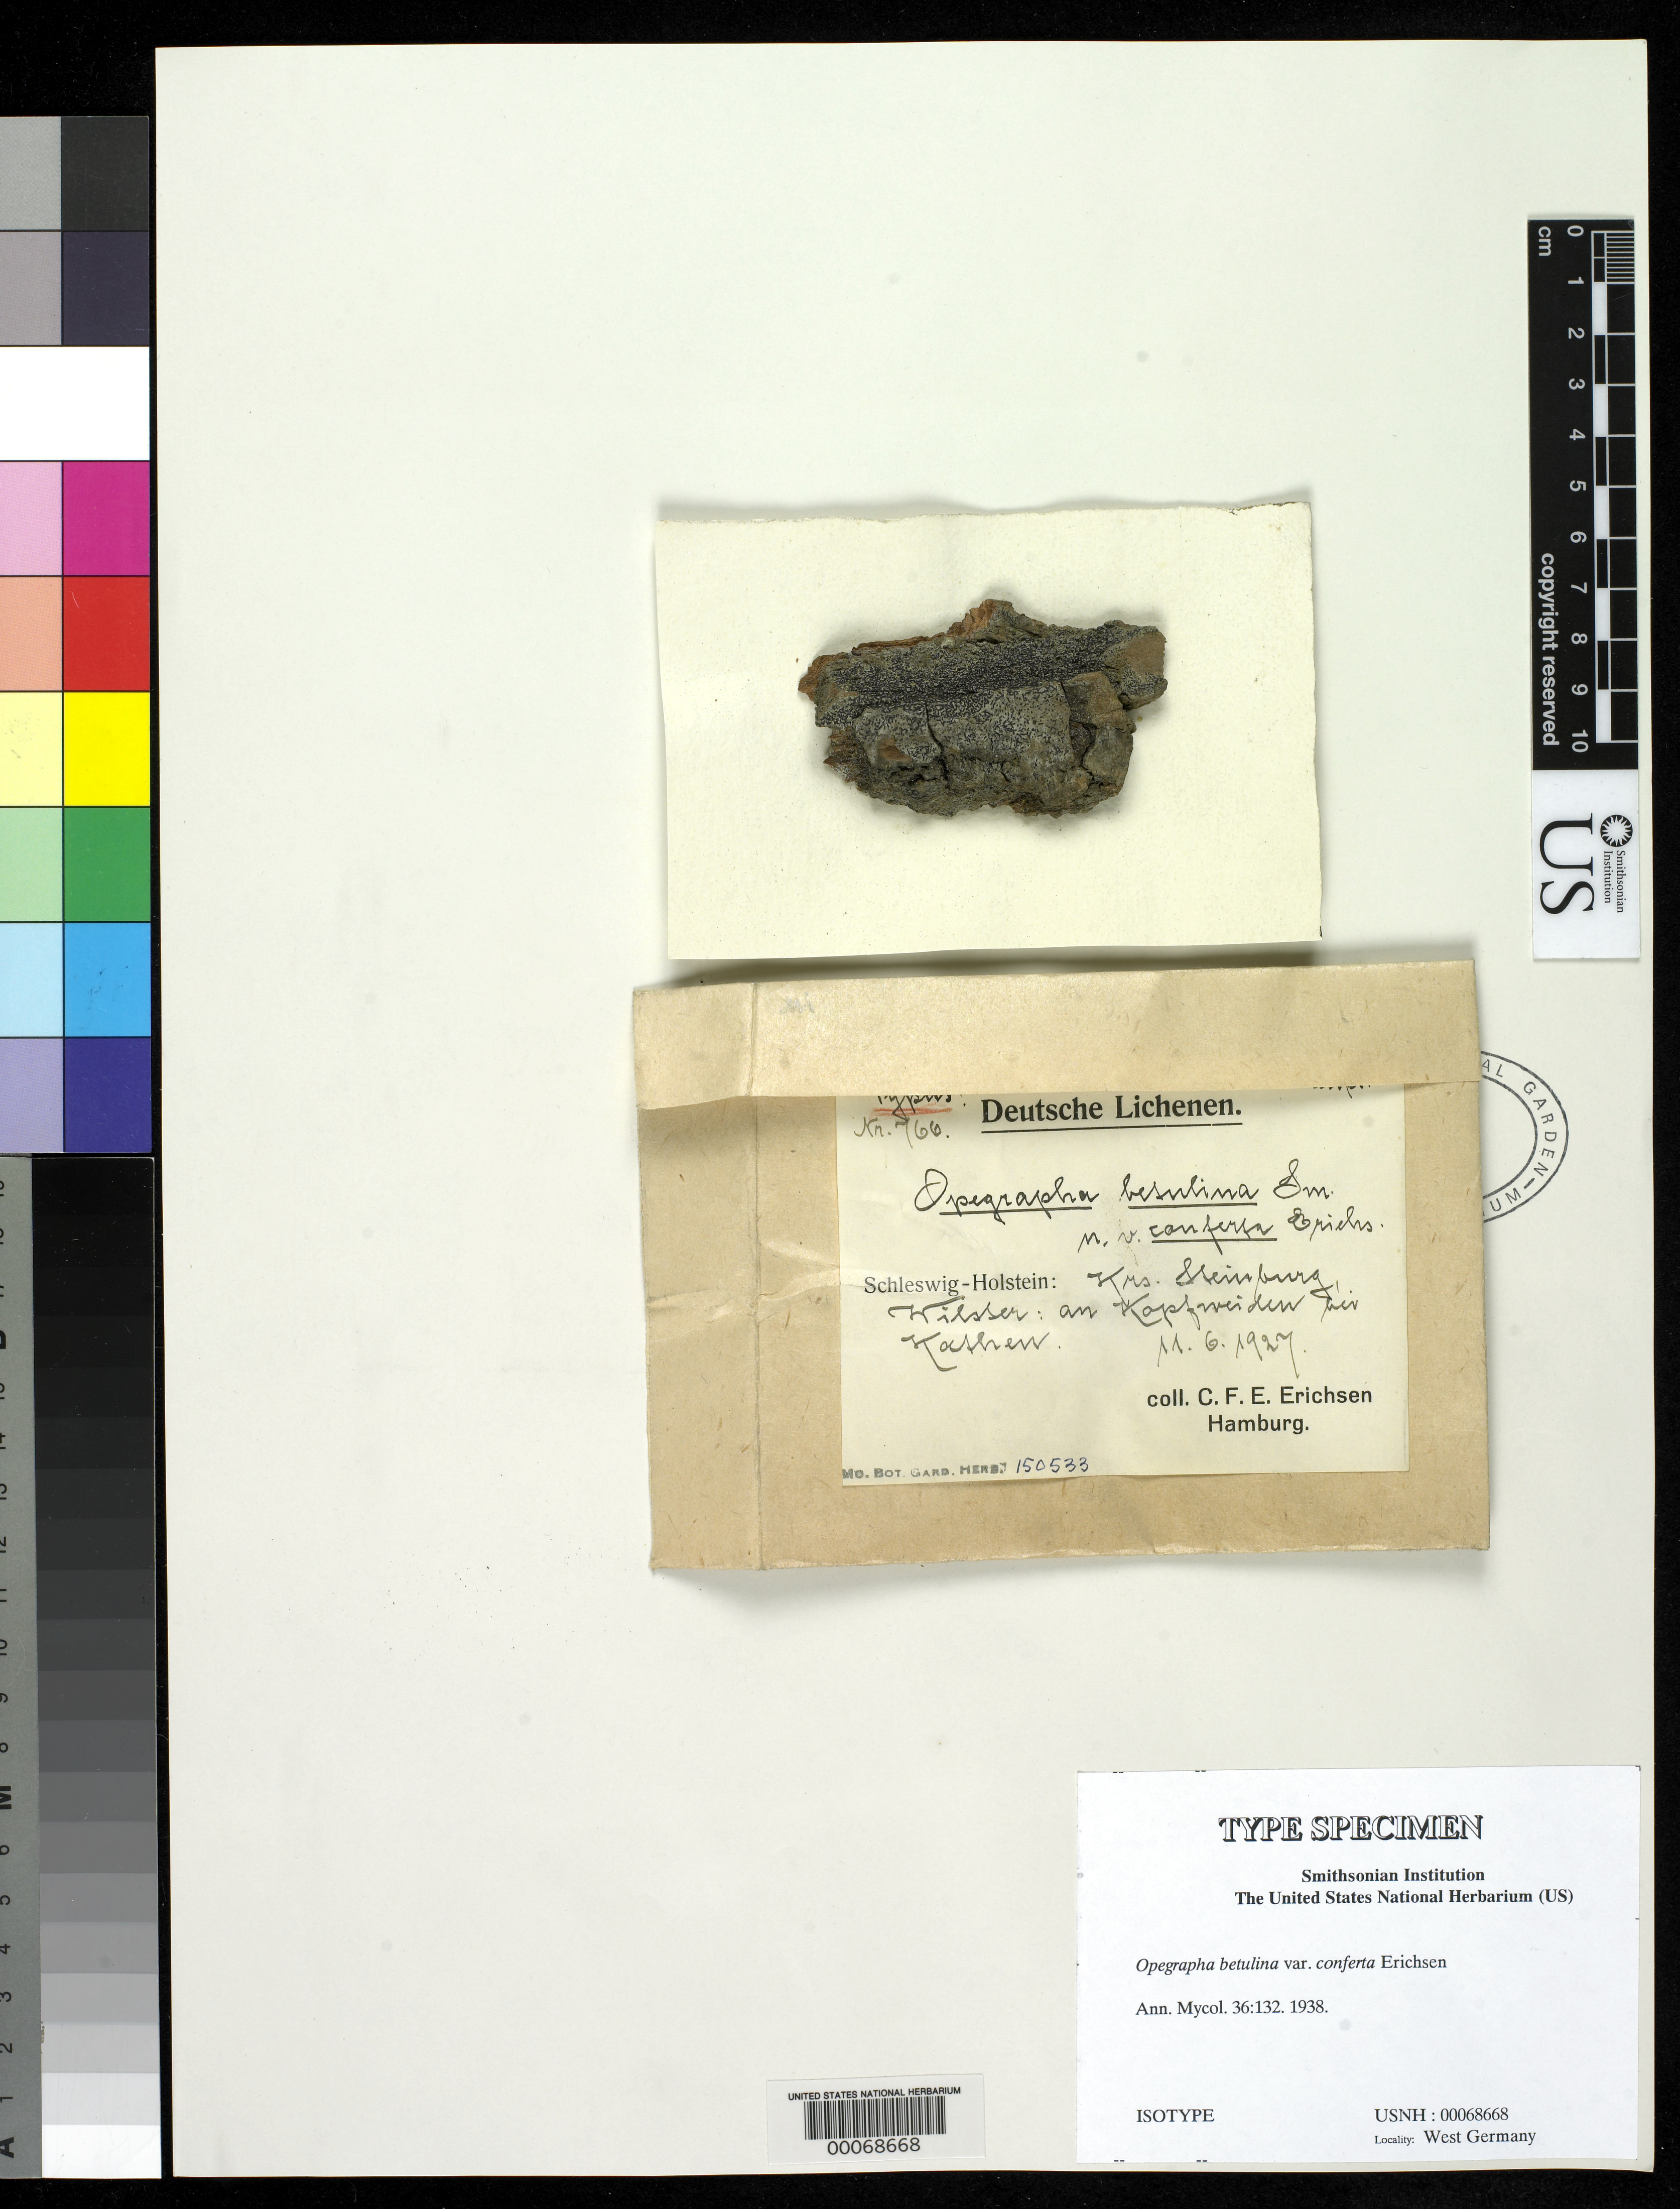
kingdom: Fungi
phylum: Ascomycota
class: Arthoniomycetes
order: Arthoniales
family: Opegraphaceae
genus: Opegrapha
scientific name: Opegrapha betulina var. conferta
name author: Erichsen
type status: Isotype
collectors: C. F. E. Erichsen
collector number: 766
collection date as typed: Aug 1927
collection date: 1927-08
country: Germany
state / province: Schleswig-Holstein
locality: Steinburg.